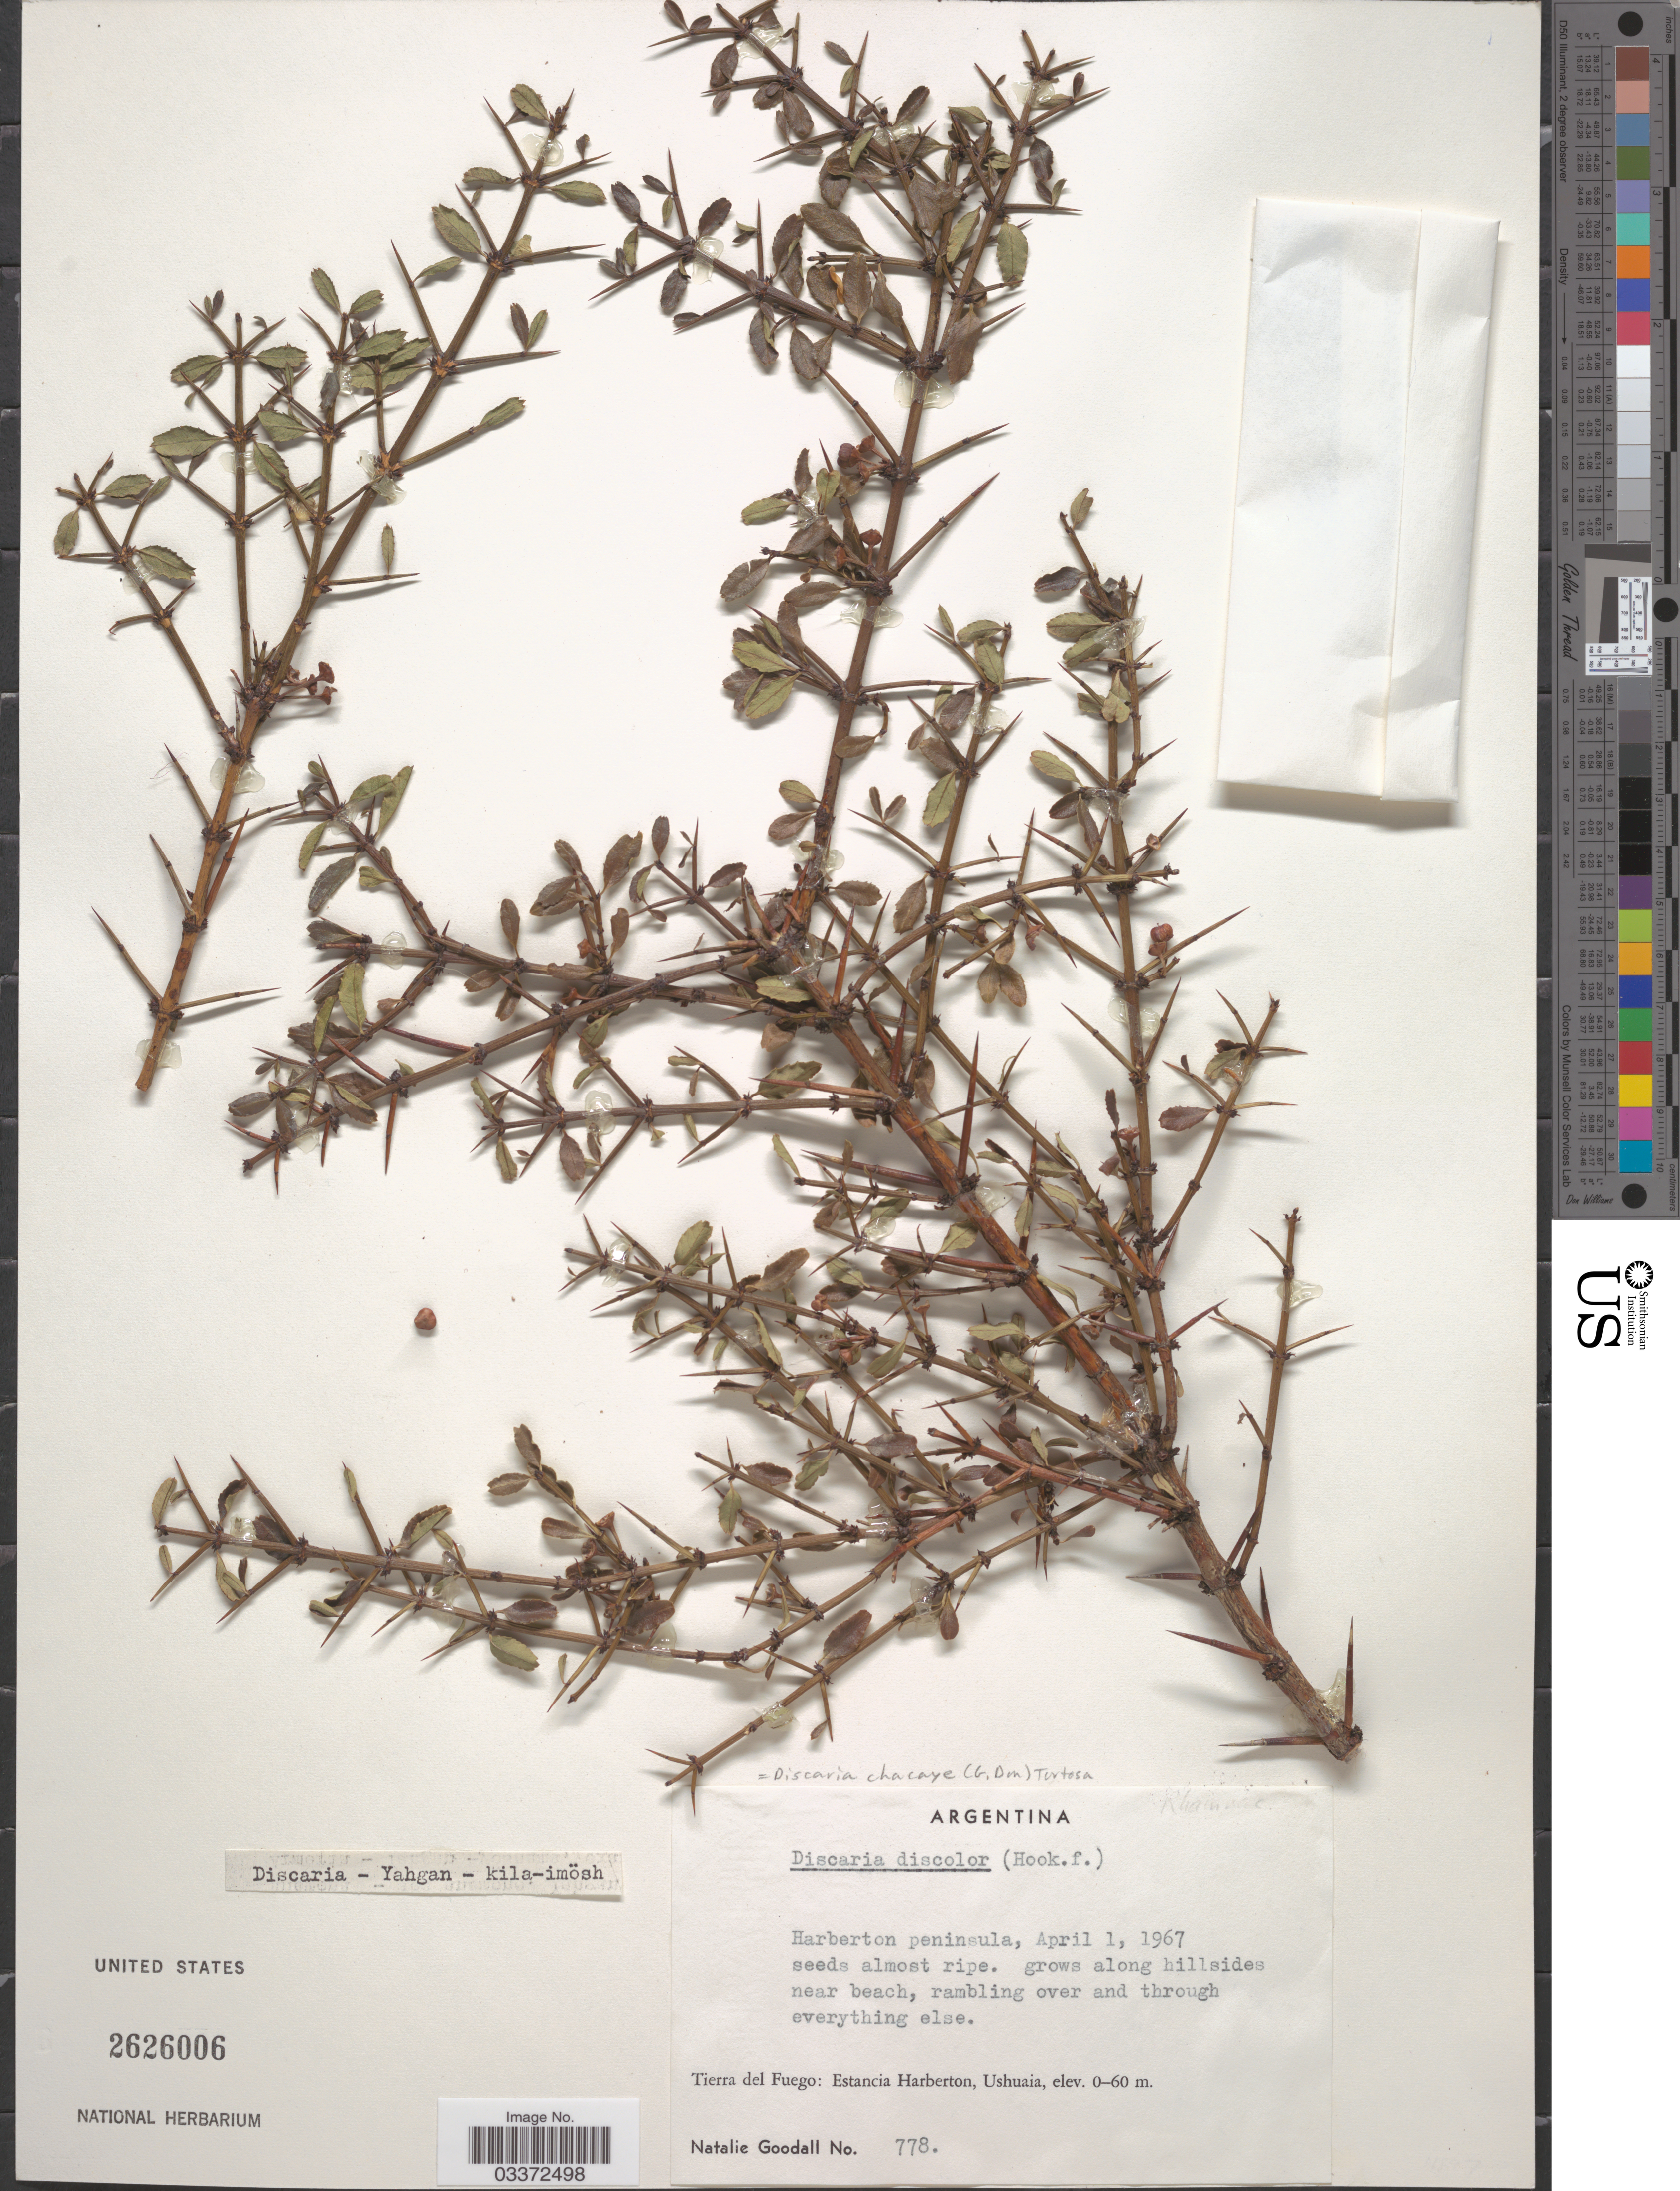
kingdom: Plantae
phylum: Tracheophyta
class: Magnoliopsida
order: Rosales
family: Rhamnaceae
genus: Discaria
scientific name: Discaria chacaye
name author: (G. Don) Tortosa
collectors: N. Goodall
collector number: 778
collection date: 1967-04-01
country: Argentina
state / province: Tierra del Fuego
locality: Harberton peninsula. Estancia Harberton, Ushuaia.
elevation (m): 0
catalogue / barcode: US 2626006